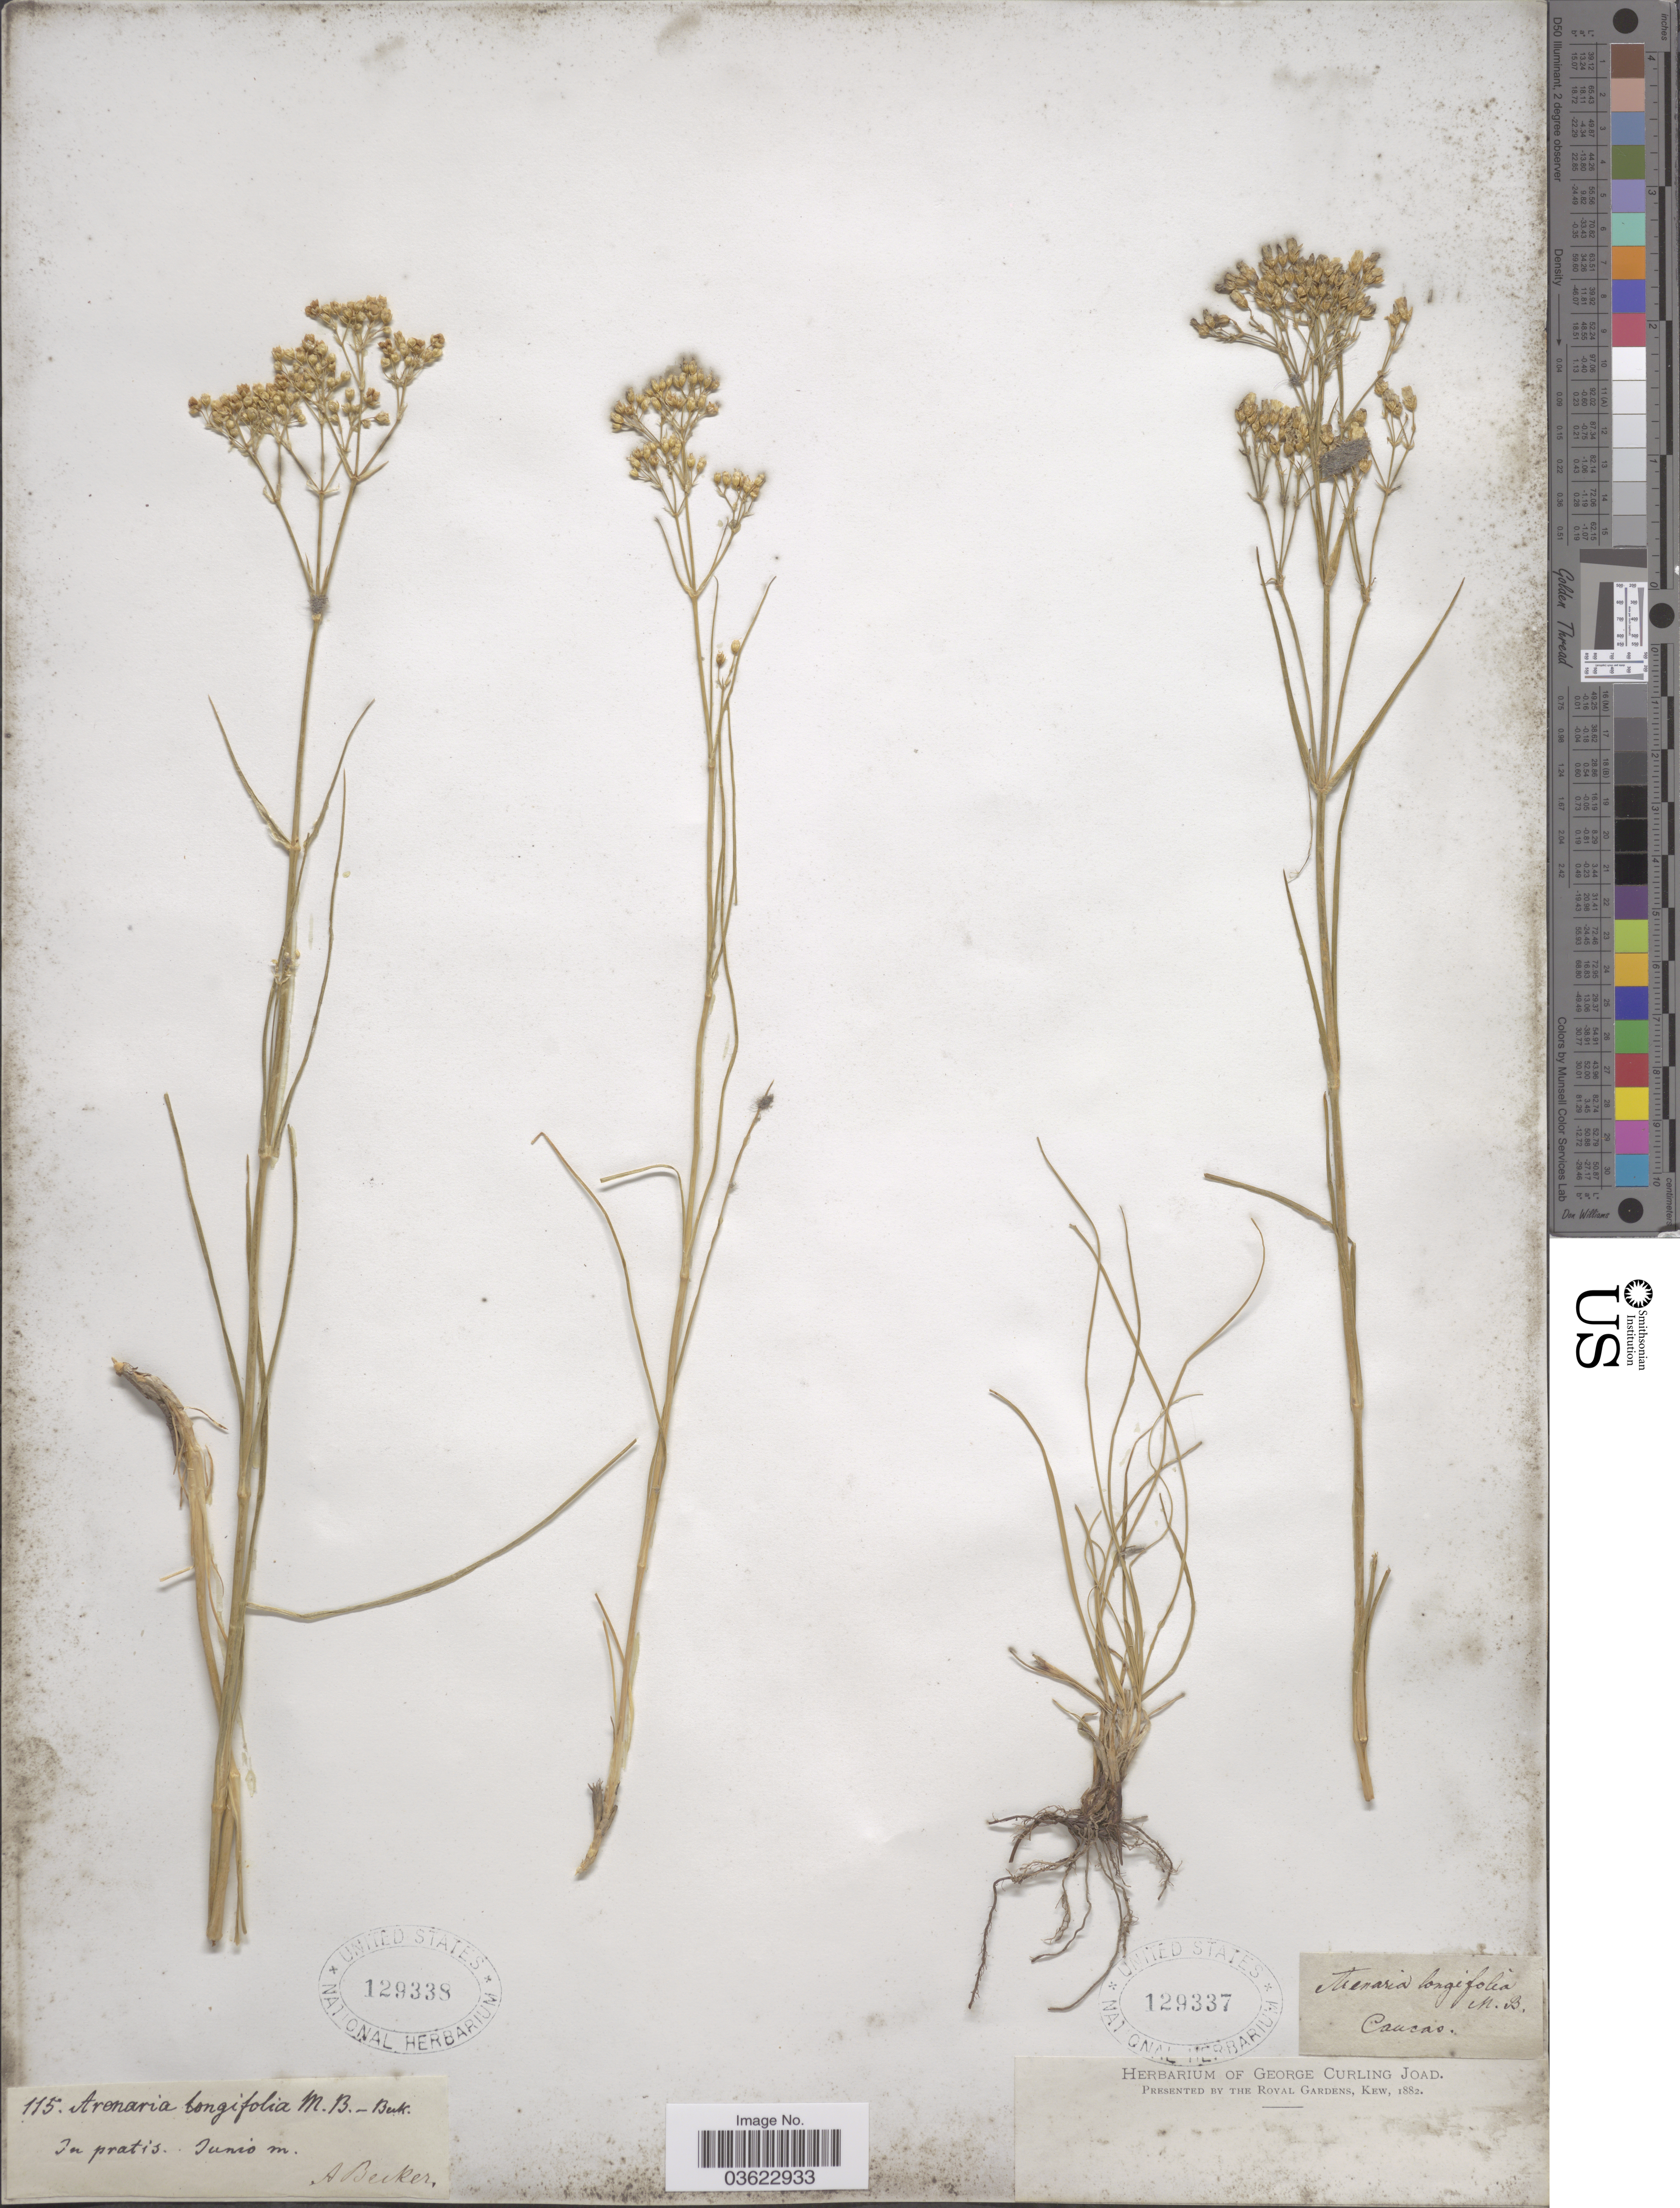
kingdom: Plantae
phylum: Tracheophyta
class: Magnoliopsida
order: Caryophyllales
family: Caryophyllaceae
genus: Eremogone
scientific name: Eremogone longifolia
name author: (M. Bieb.) Fenzl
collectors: ex herb. George Curling Joad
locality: Caucas.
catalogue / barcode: US 129337-2